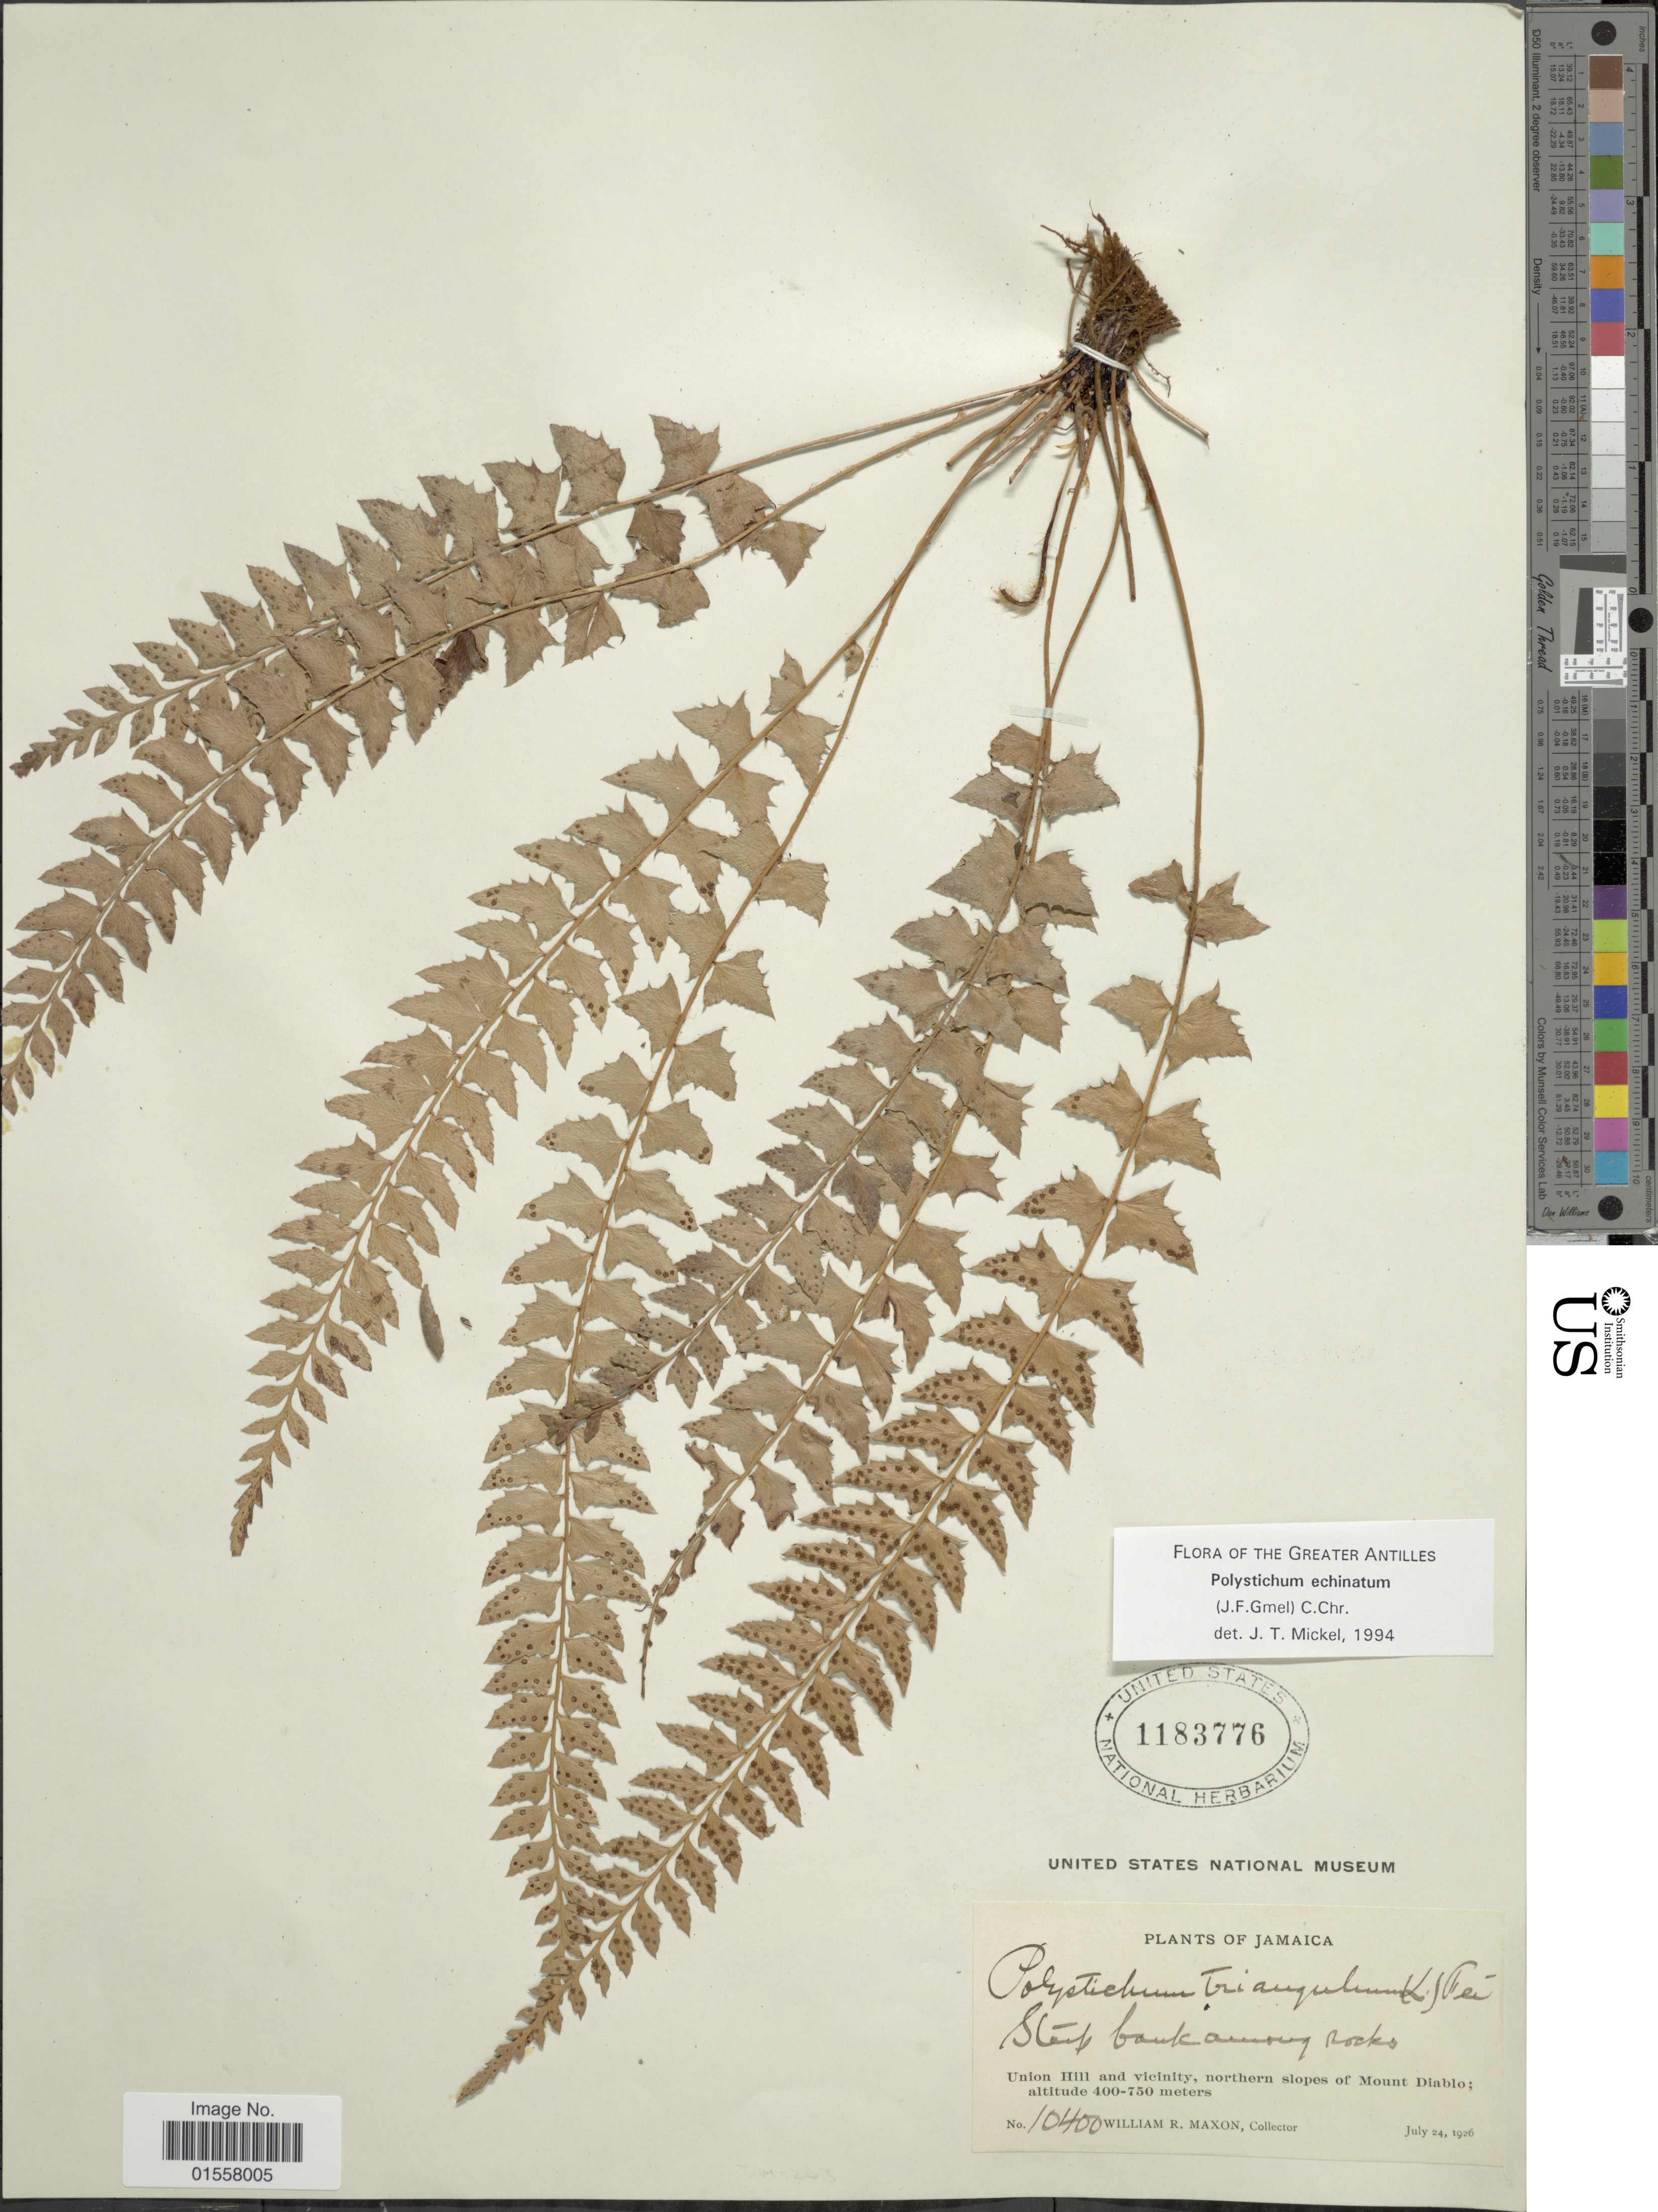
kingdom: Plantae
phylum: Tracheophyta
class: Polypodiopsida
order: Polypodiales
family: Dryopteridaceae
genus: Polystichum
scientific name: Polystichum echinatum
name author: (J.F. Gmel.) C. Chr.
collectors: W. R. Maxon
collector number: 10400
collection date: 1926-07-24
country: Jamaica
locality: Union Hill and vicinity, northern slopes of Mount Diablo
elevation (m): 400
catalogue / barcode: US 1183776